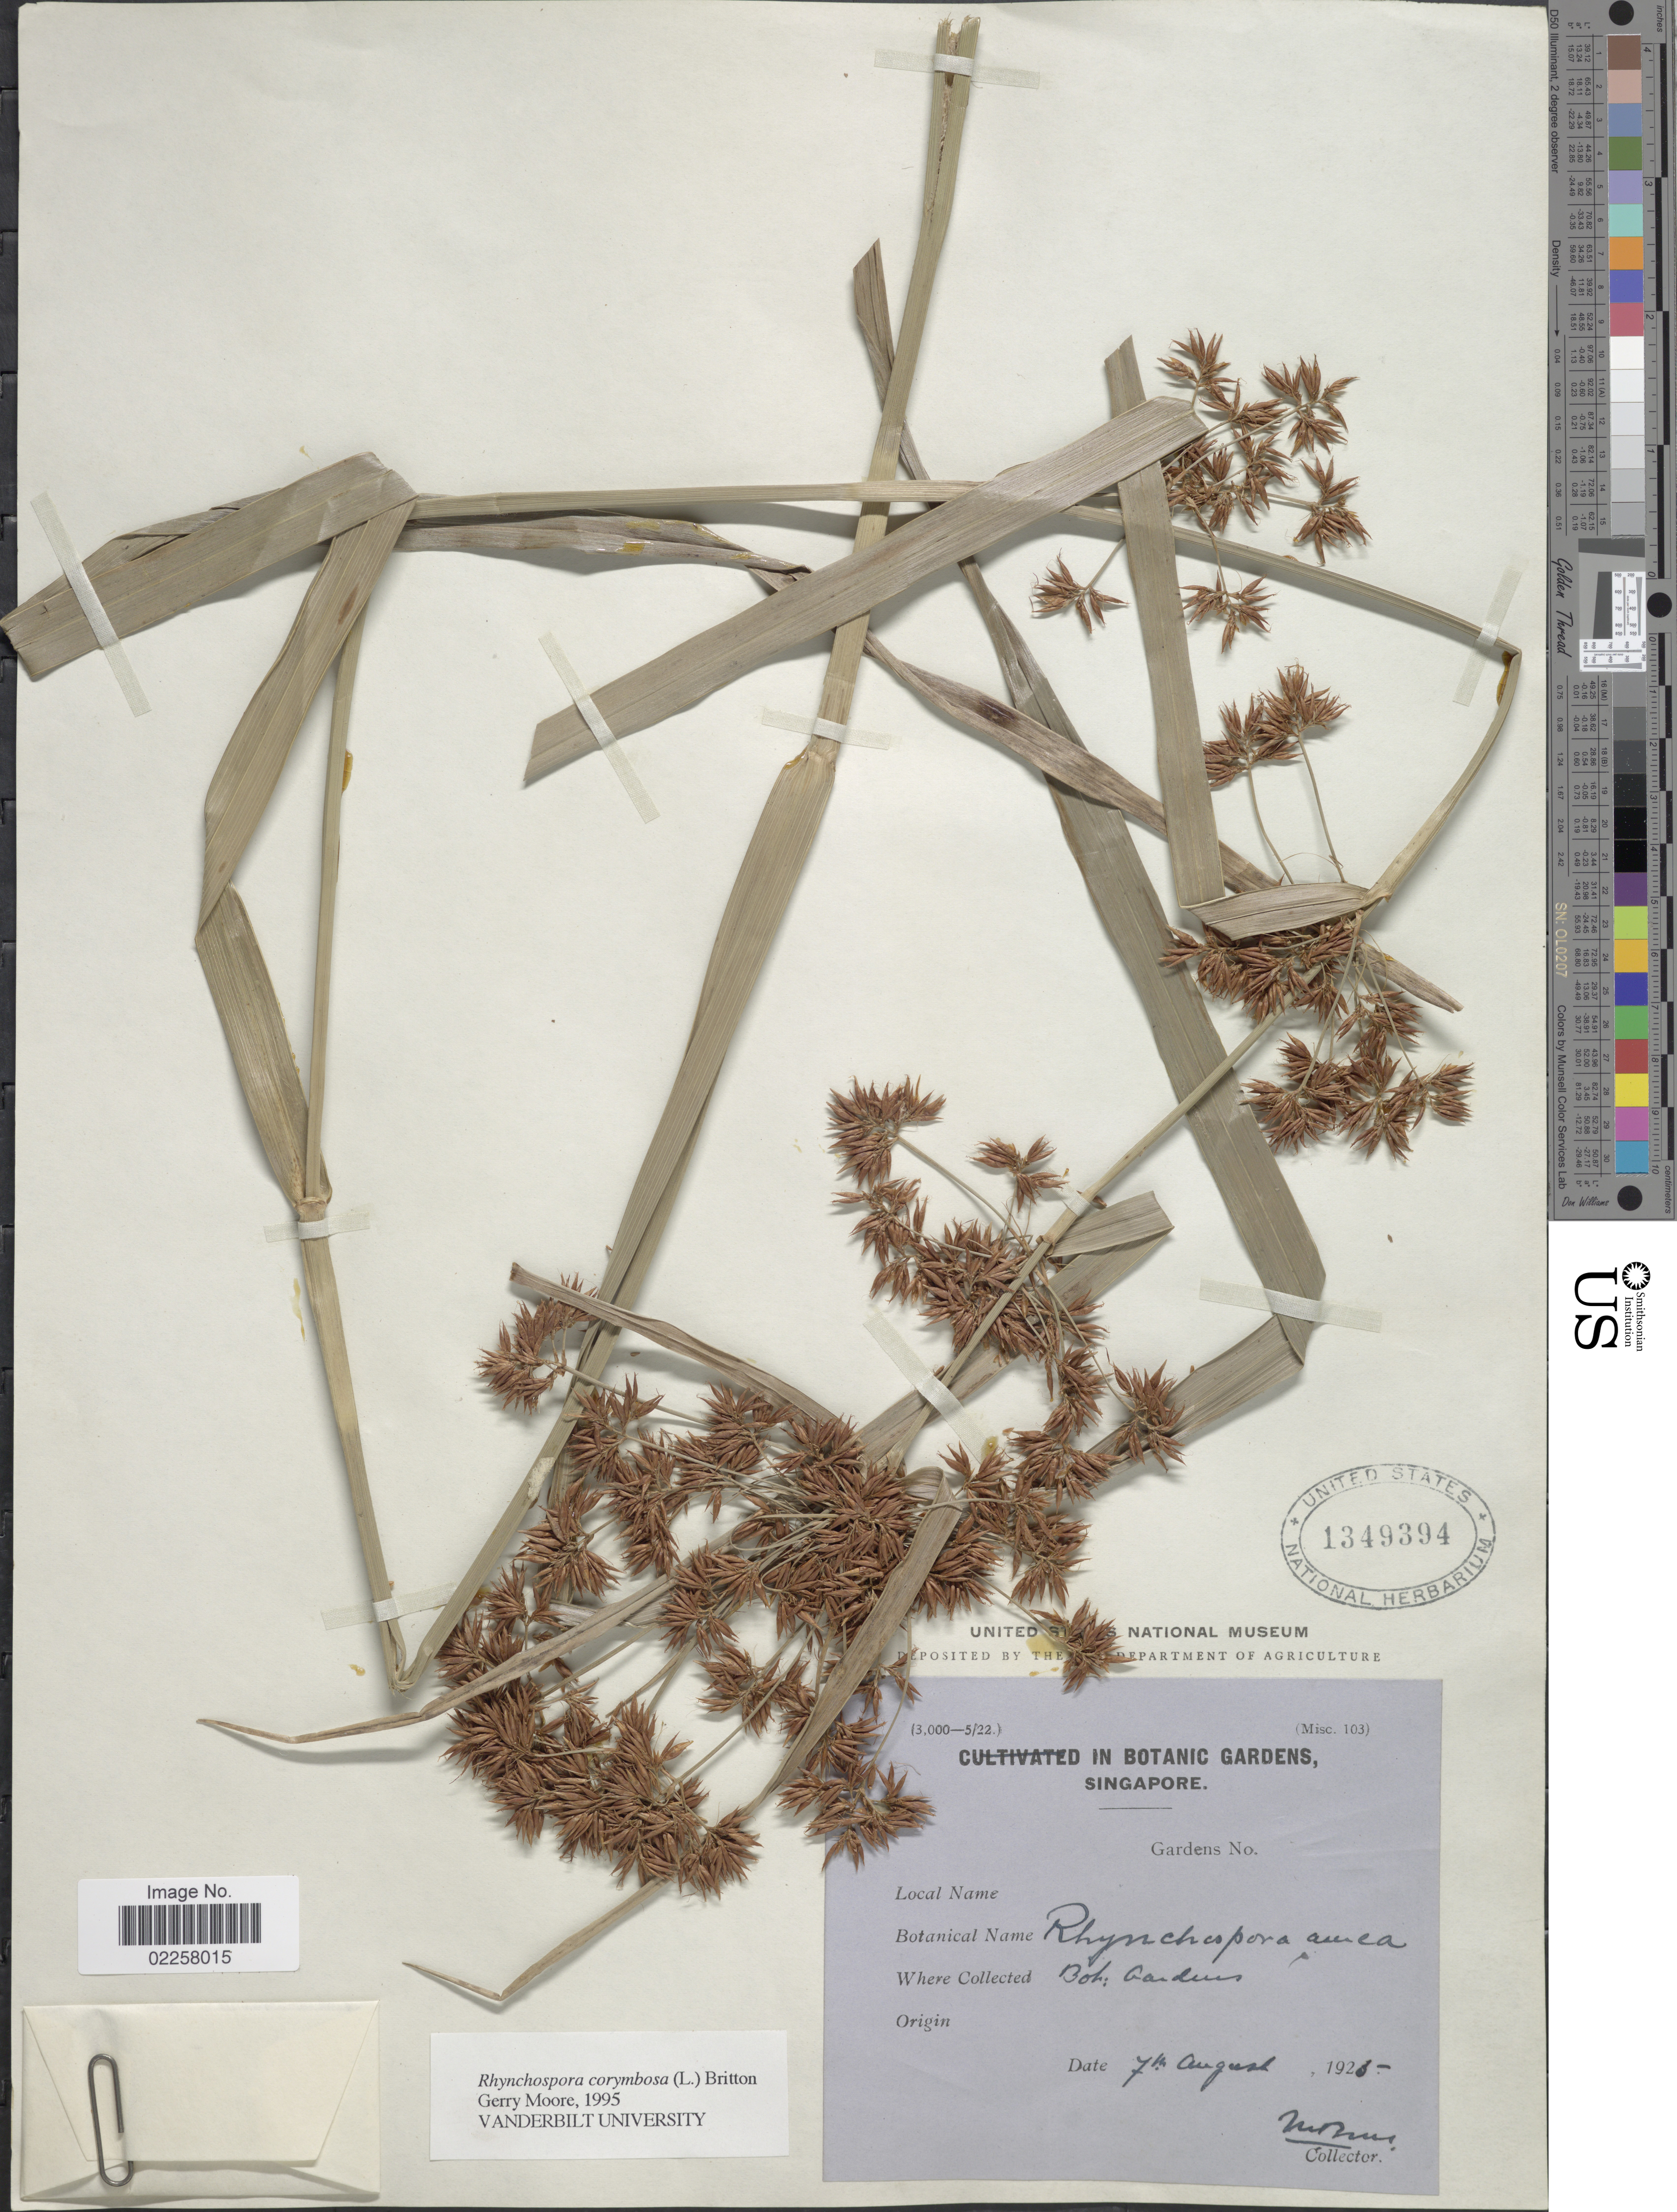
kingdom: Plantae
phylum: Tracheophyta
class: Liliopsida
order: Poales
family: Cyperaceae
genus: Rhynchospora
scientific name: Rhynchospora corymbosa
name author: (L.) Britton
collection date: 1925-08-07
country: Singapore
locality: Bot. Gardens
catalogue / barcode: US 1349394